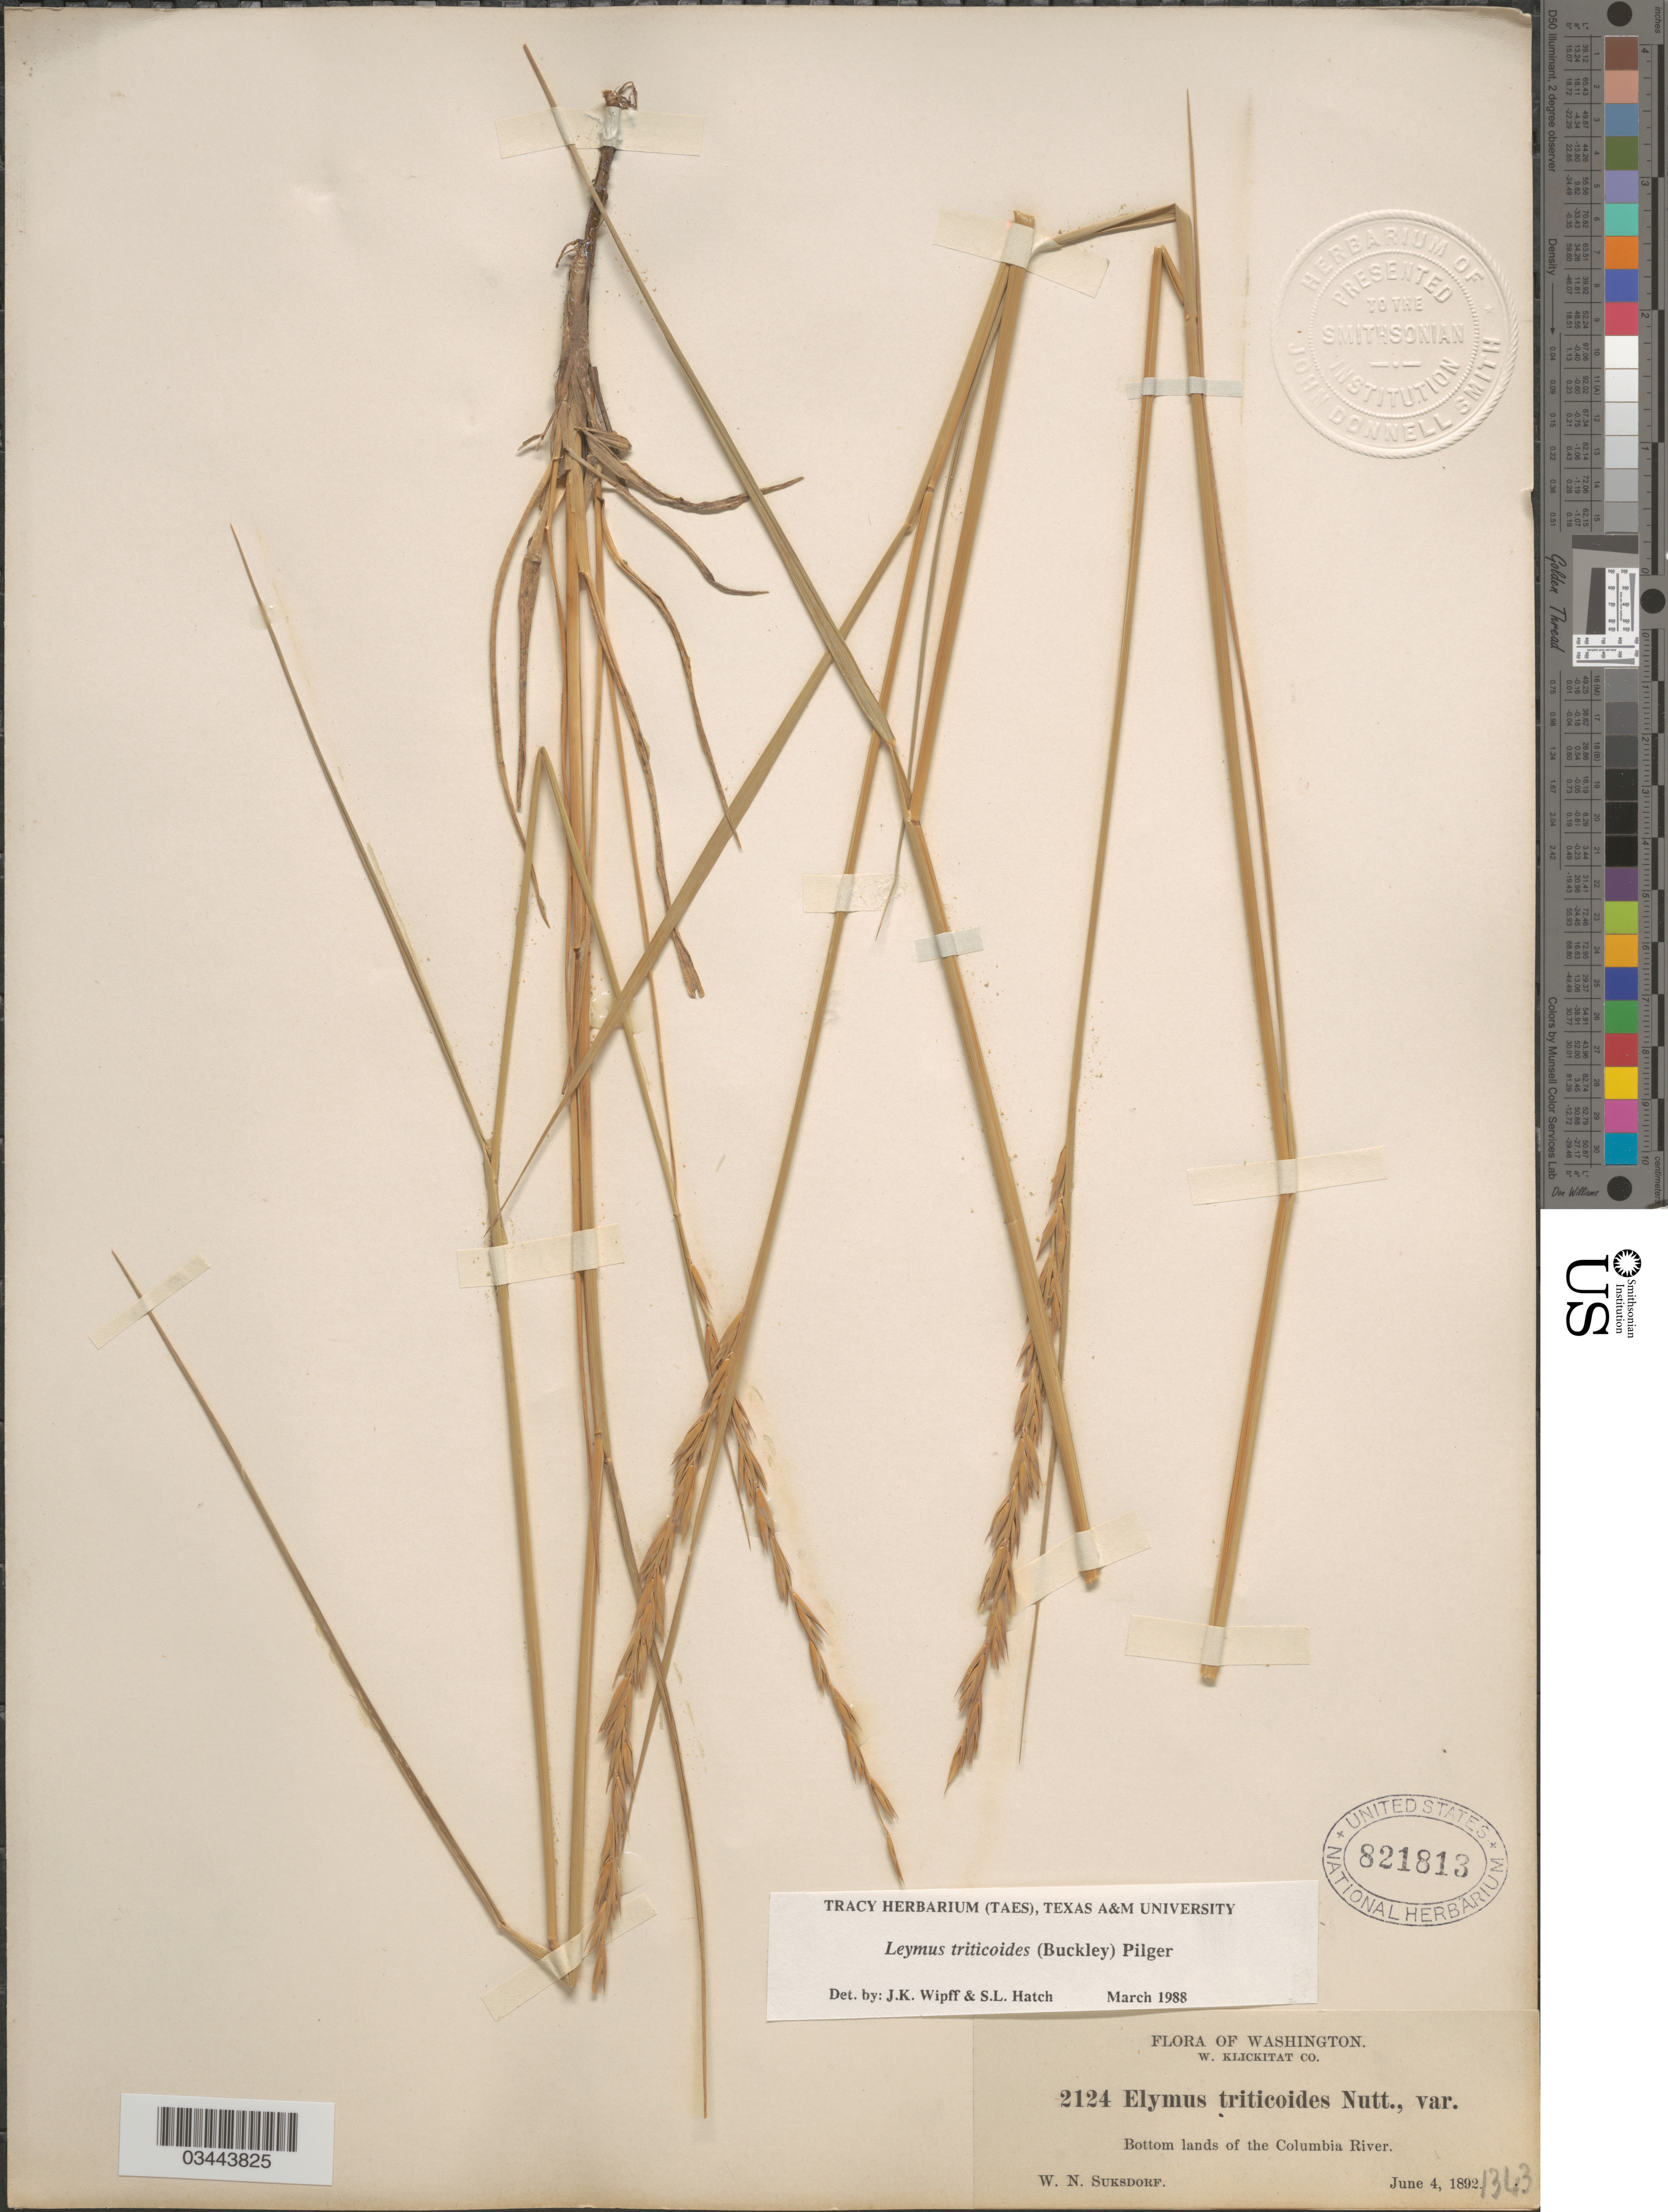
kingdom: Plantae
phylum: Tracheophyta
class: Liliopsida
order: Poales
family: Poaceae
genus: Leymus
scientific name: Leymus triticoides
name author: (Buckley) Pilg.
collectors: W. N. Suksdorf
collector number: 2124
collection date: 1892-06-04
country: United States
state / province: Washington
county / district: Klickitat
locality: W. Klickitat Co. Bottom lands of the Columbia River.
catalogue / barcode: US 821813